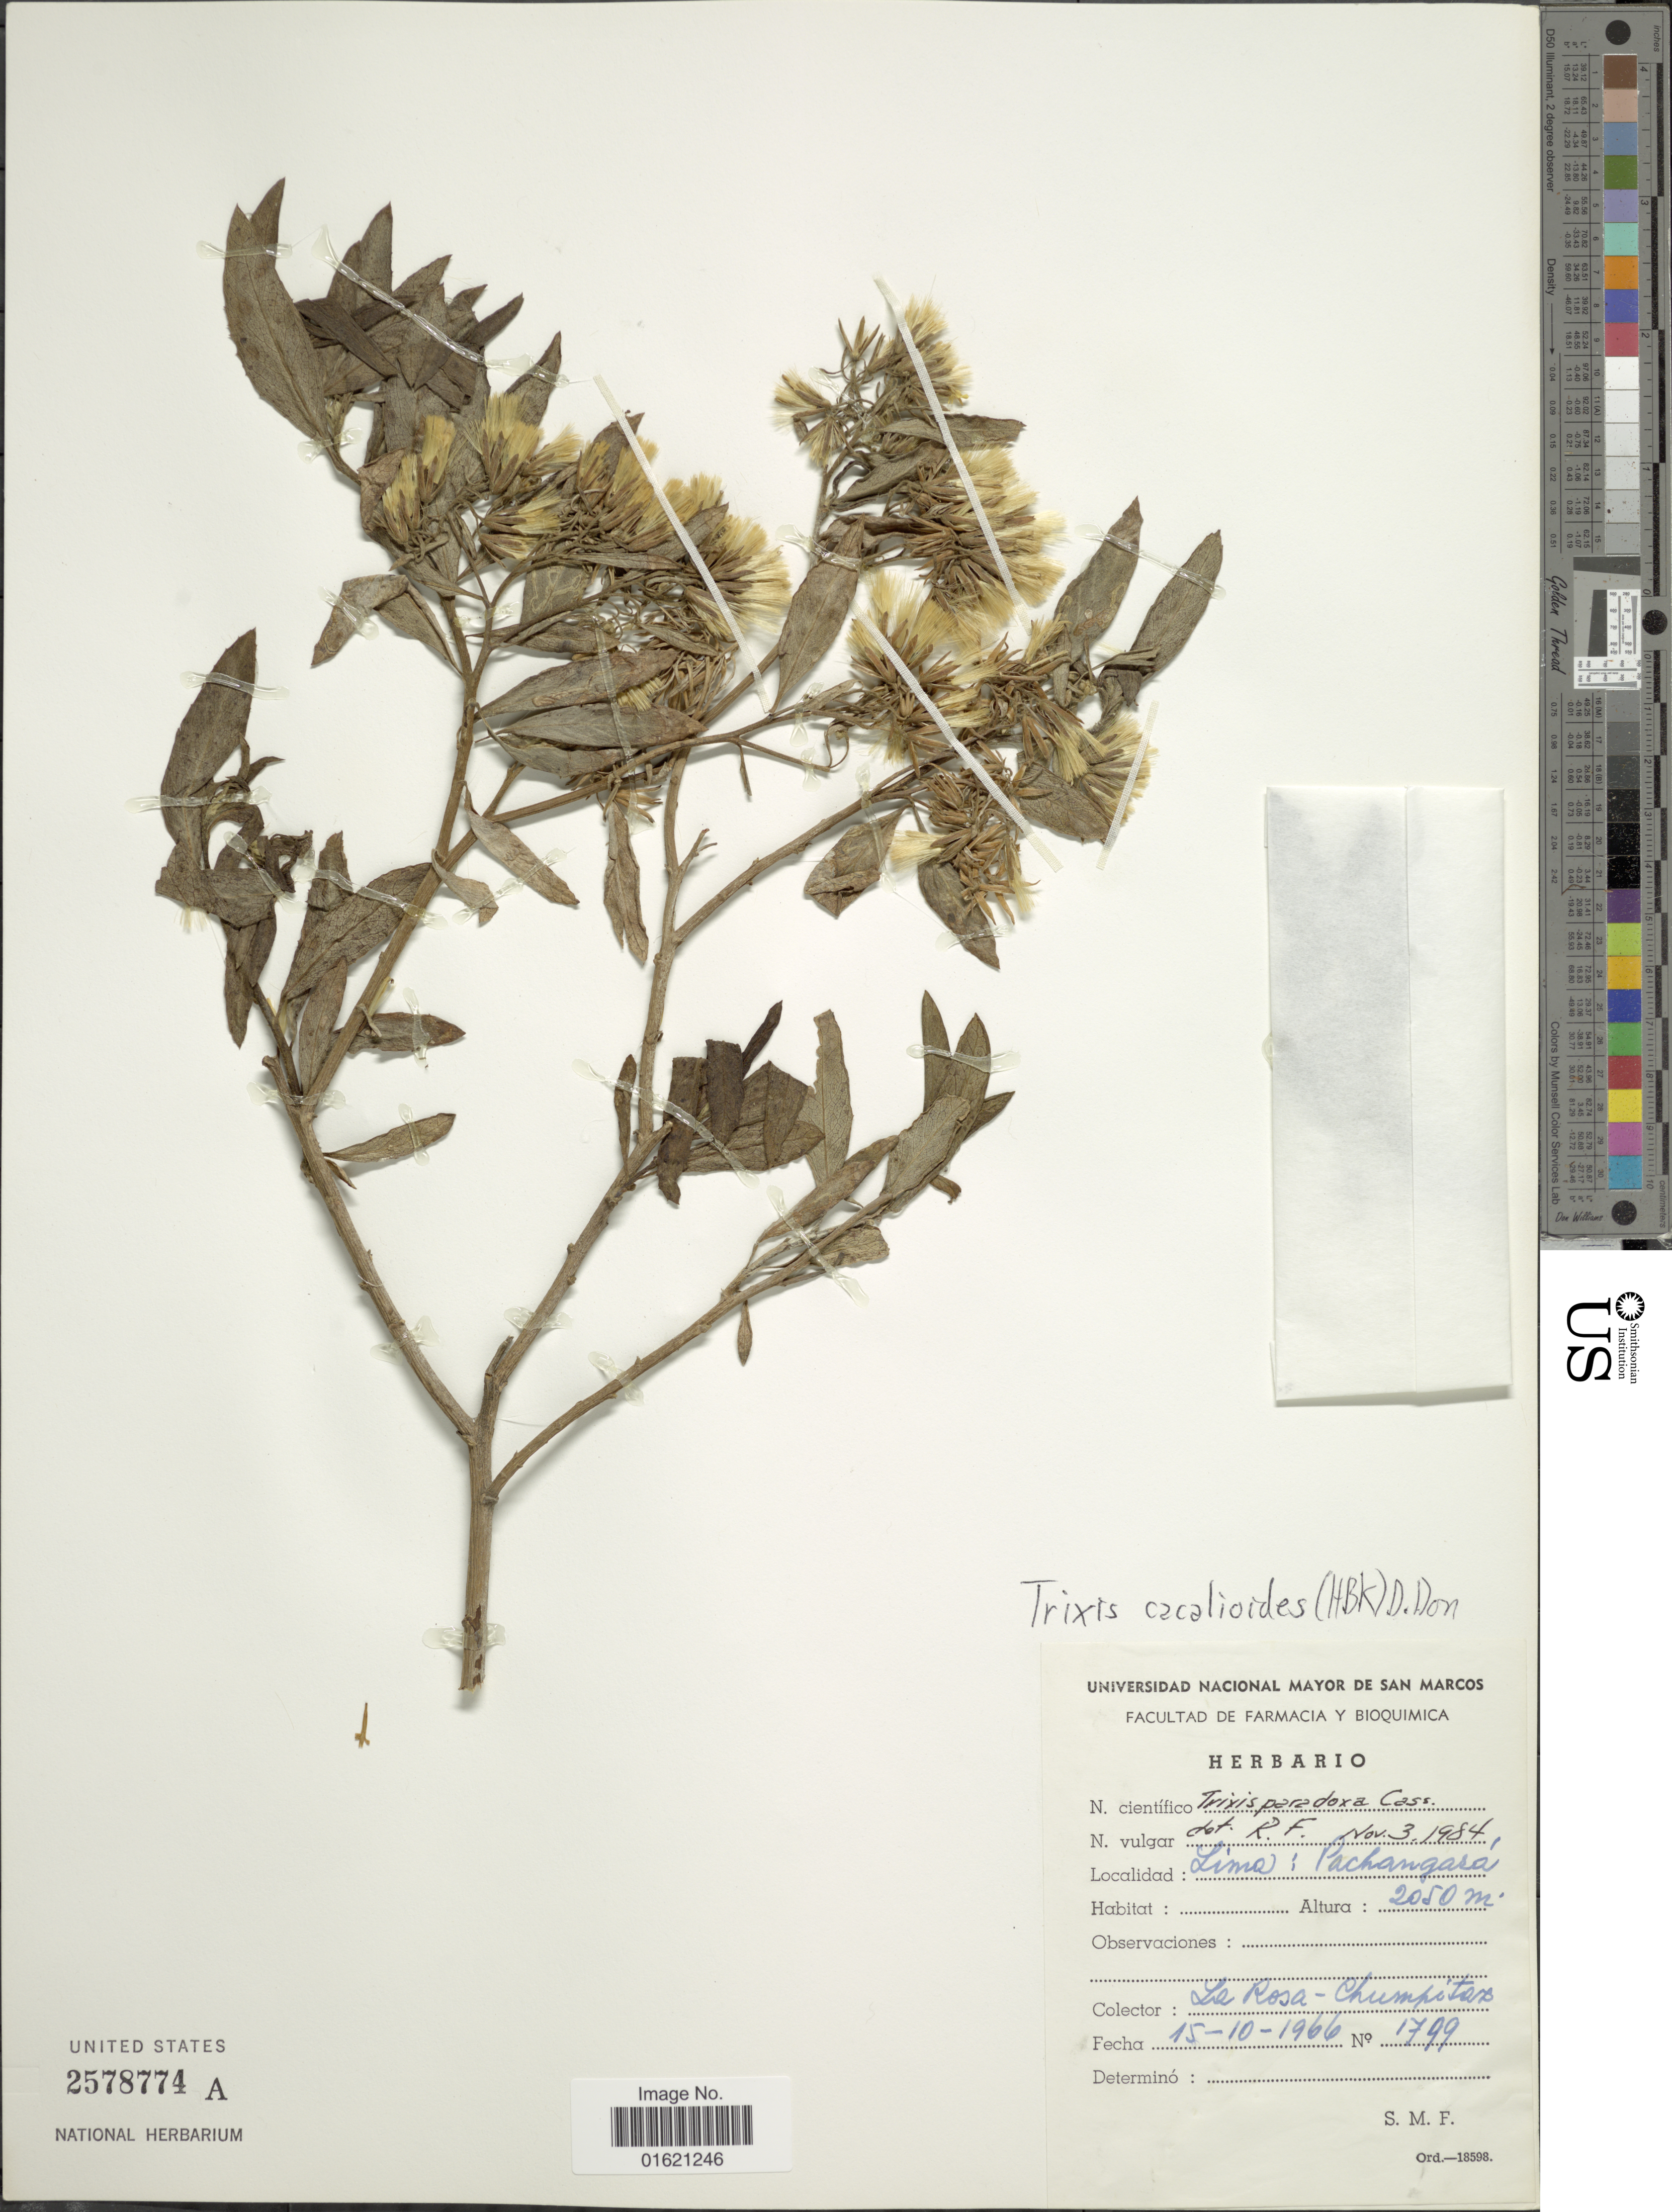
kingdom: Plantae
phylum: Tracheophyta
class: Magnoliopsida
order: Asterales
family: Asteraceae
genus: Trixis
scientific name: Trixis cacalioides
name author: (Kunth) D. Don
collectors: -. La Rosa & Chumpitans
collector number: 1799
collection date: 1966-10-15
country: Peru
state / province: Lima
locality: Pachangasa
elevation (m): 2050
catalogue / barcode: US 2578774A